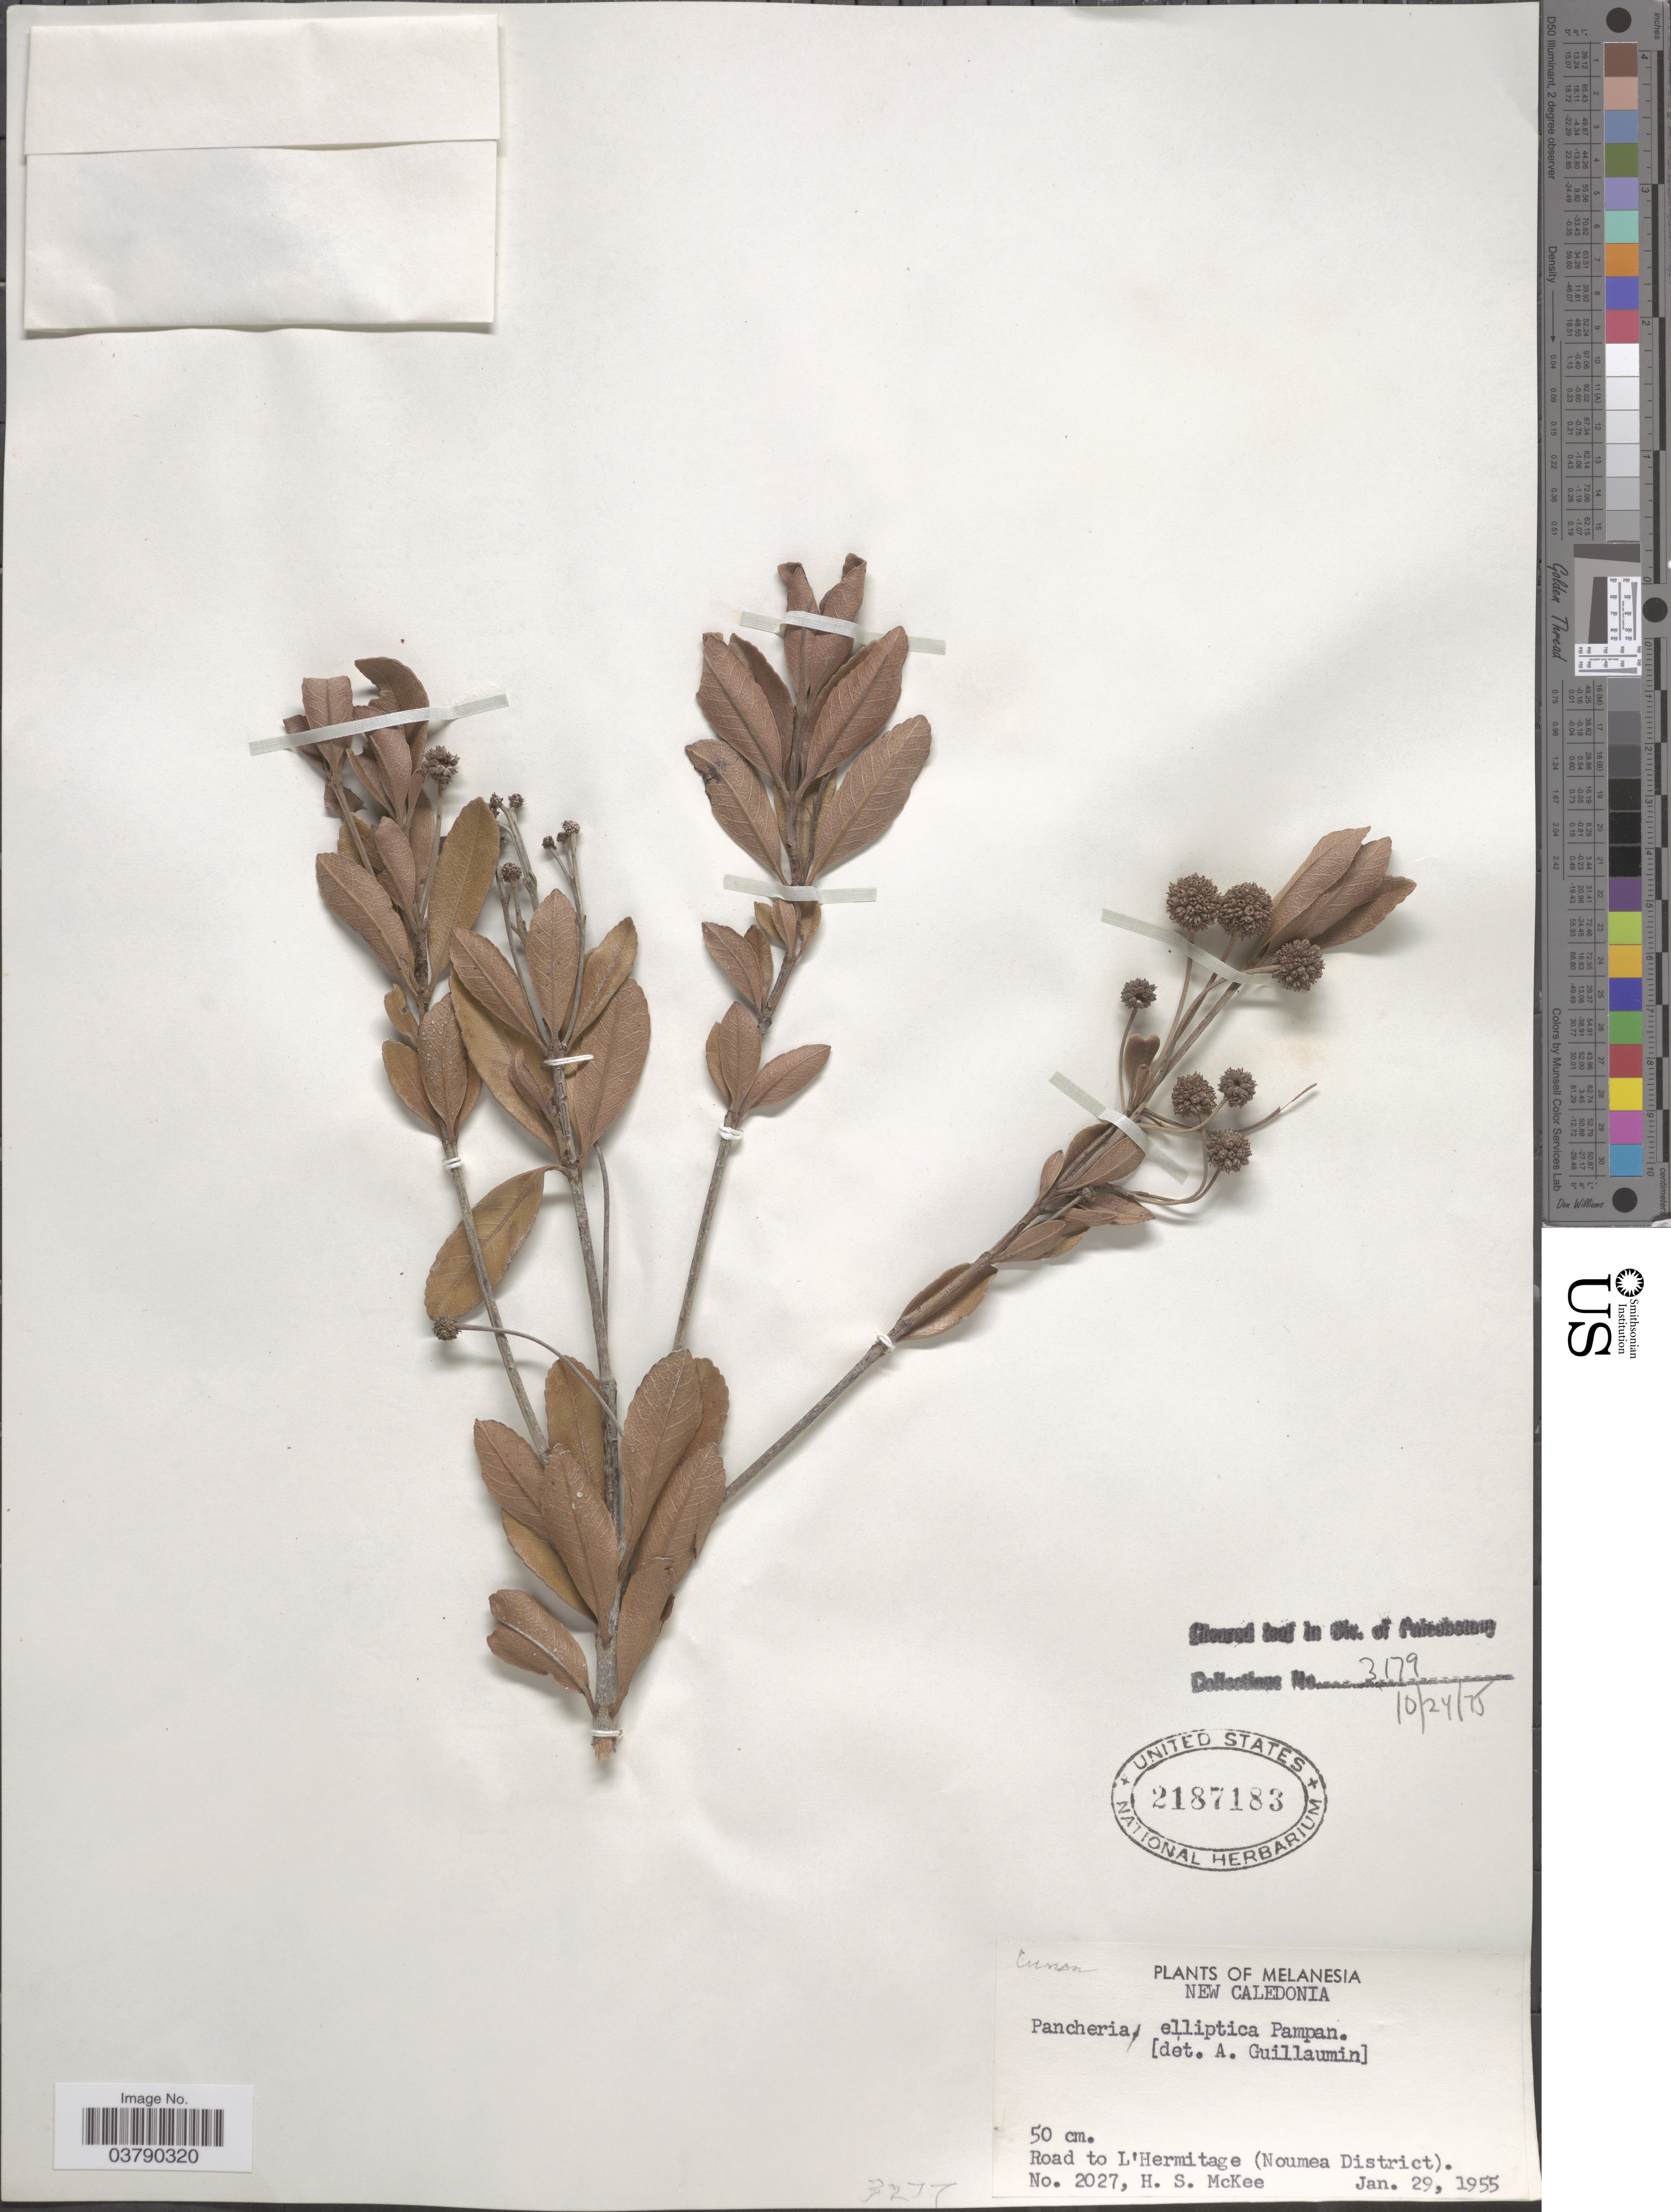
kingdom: Plantae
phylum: Tracheophyta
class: Magnoliopsida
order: Oxalidales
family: Cunoniaceae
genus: Pancheria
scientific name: Pancheria elliptica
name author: Pamp.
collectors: H. S. McKee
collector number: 2027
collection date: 1955-01-29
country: New Caledonia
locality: Melanesia. Road to L'Hermitage (Noumea District).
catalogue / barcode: US 2187183